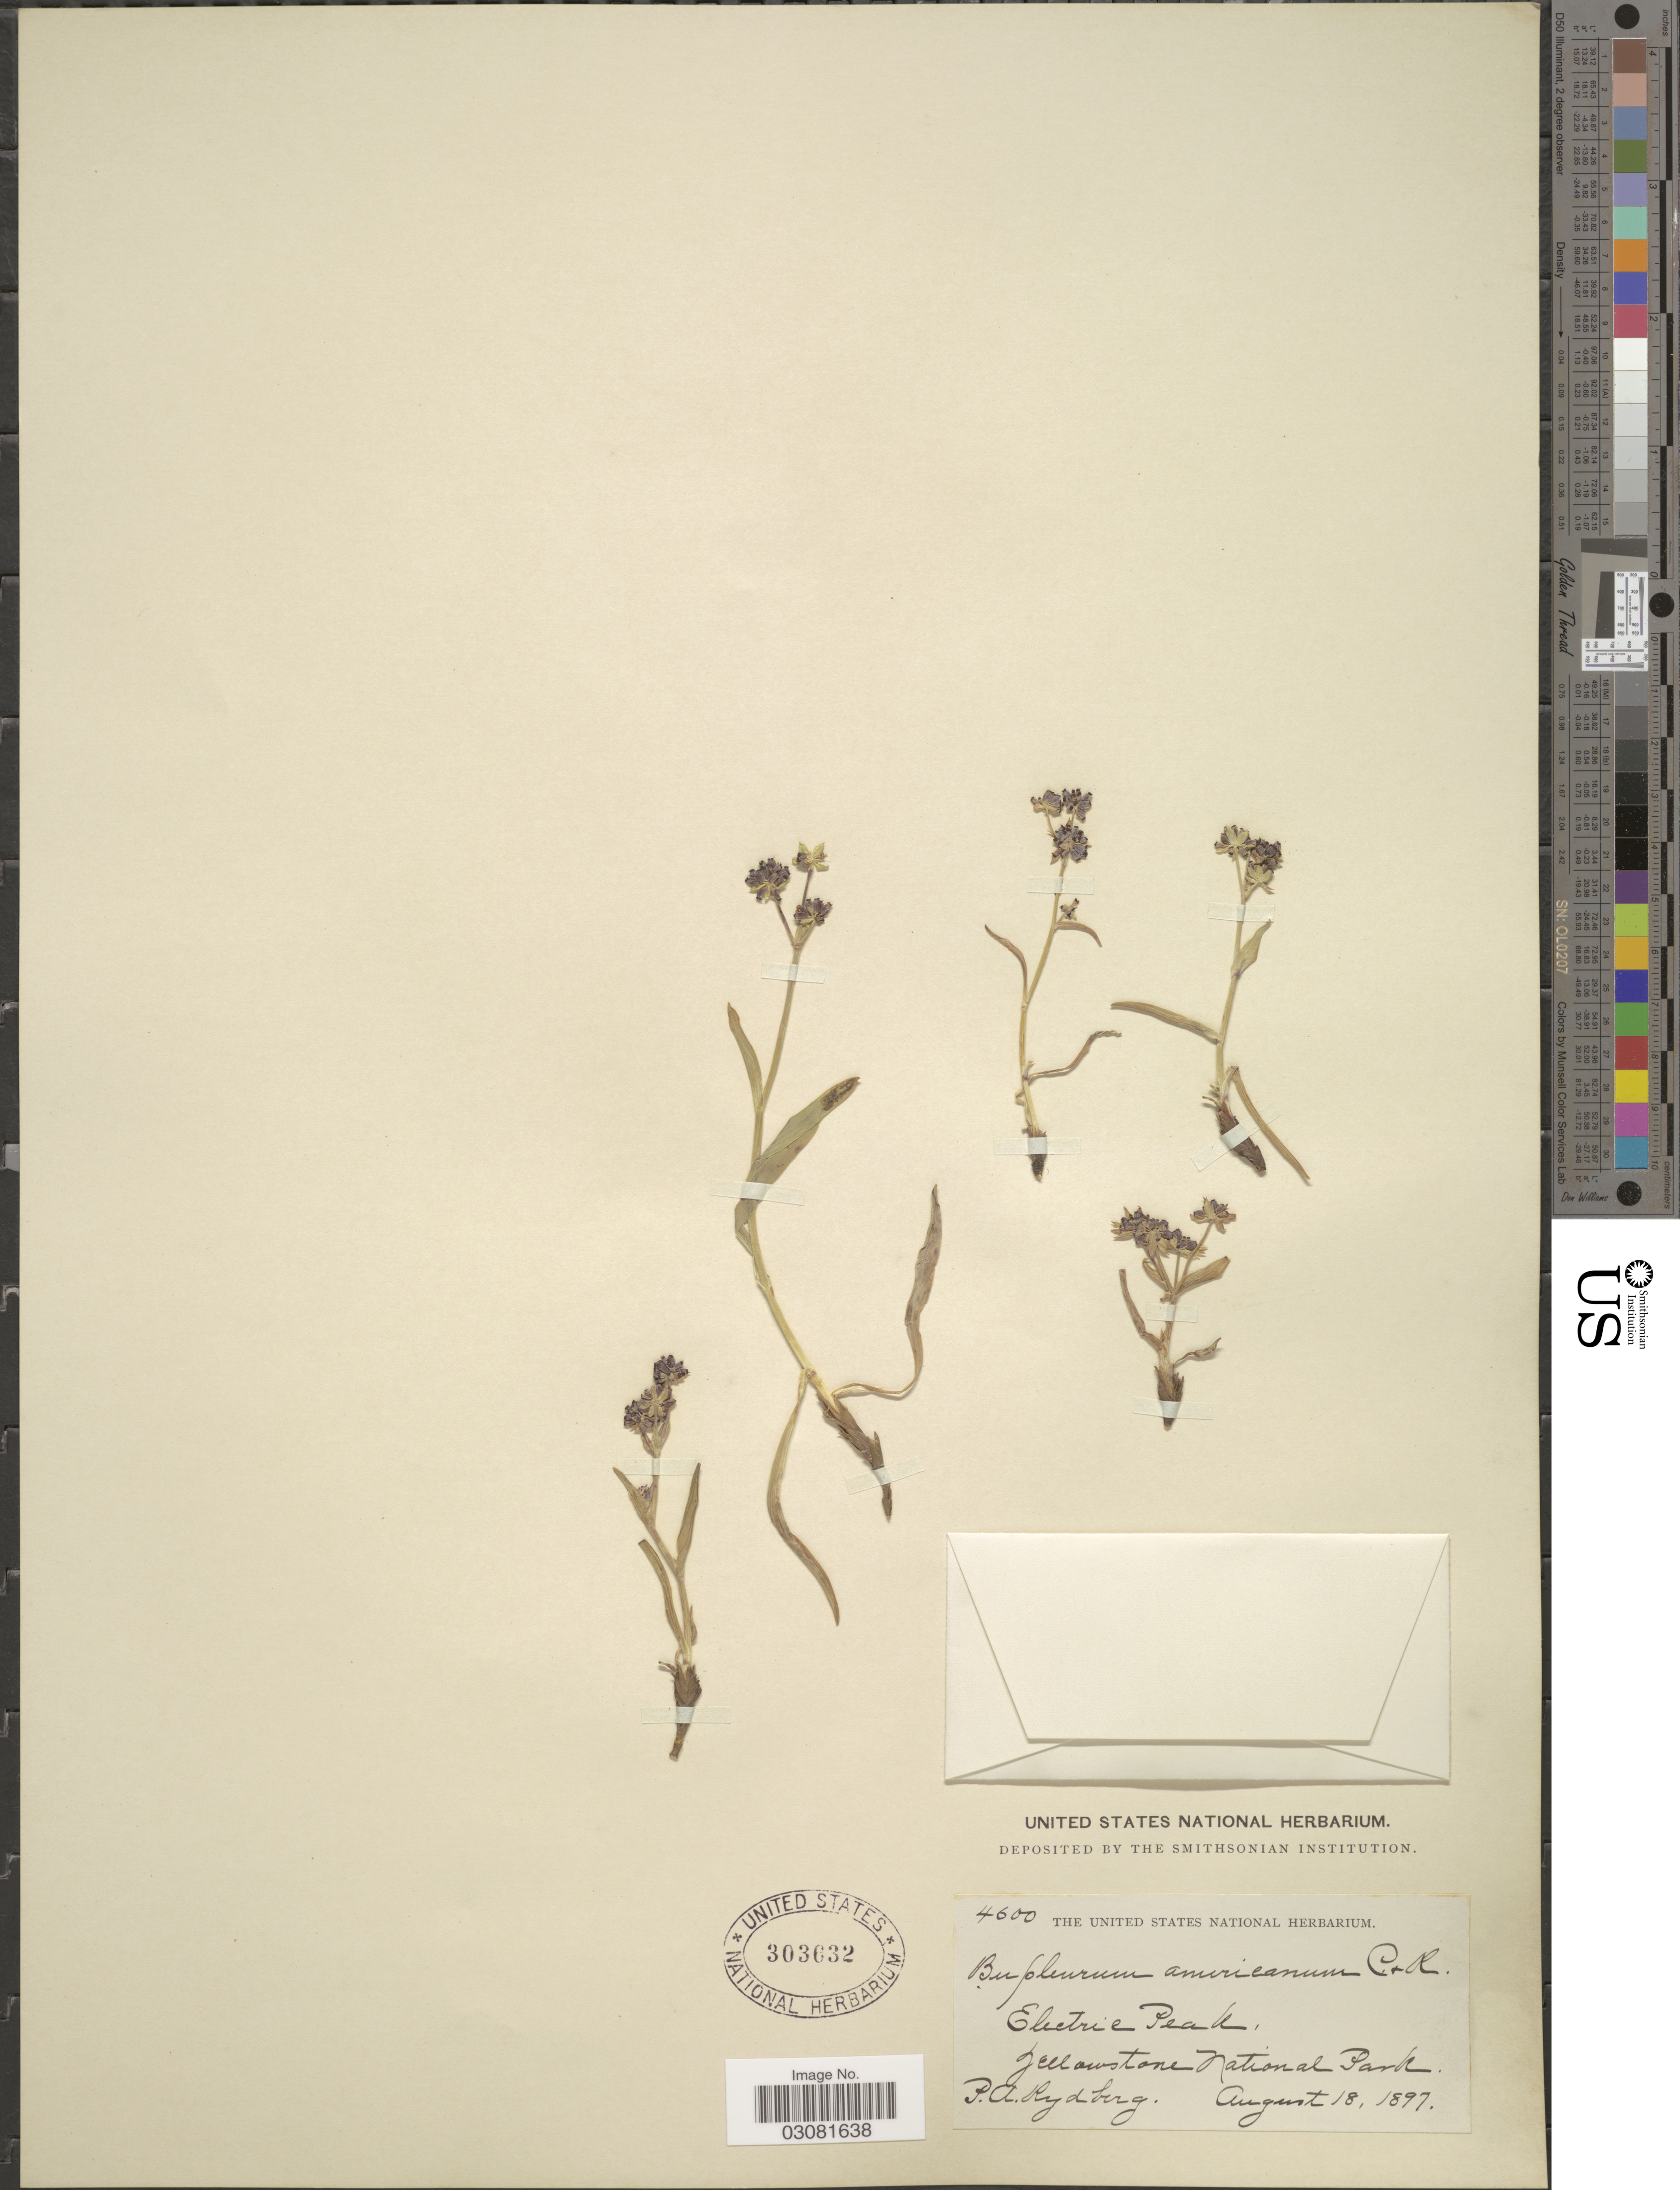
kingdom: Plantae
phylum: Tracheophyta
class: Magnoliopsida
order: Apiales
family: Apiaceae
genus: Bupleurum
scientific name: Bupleurum americanum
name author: J.M. Coult. & Rose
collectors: P. A. Rydberg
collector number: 4600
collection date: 1897-08-18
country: United States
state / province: Montana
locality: Electric Peak, Yellowstone National Park.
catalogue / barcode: US 303632